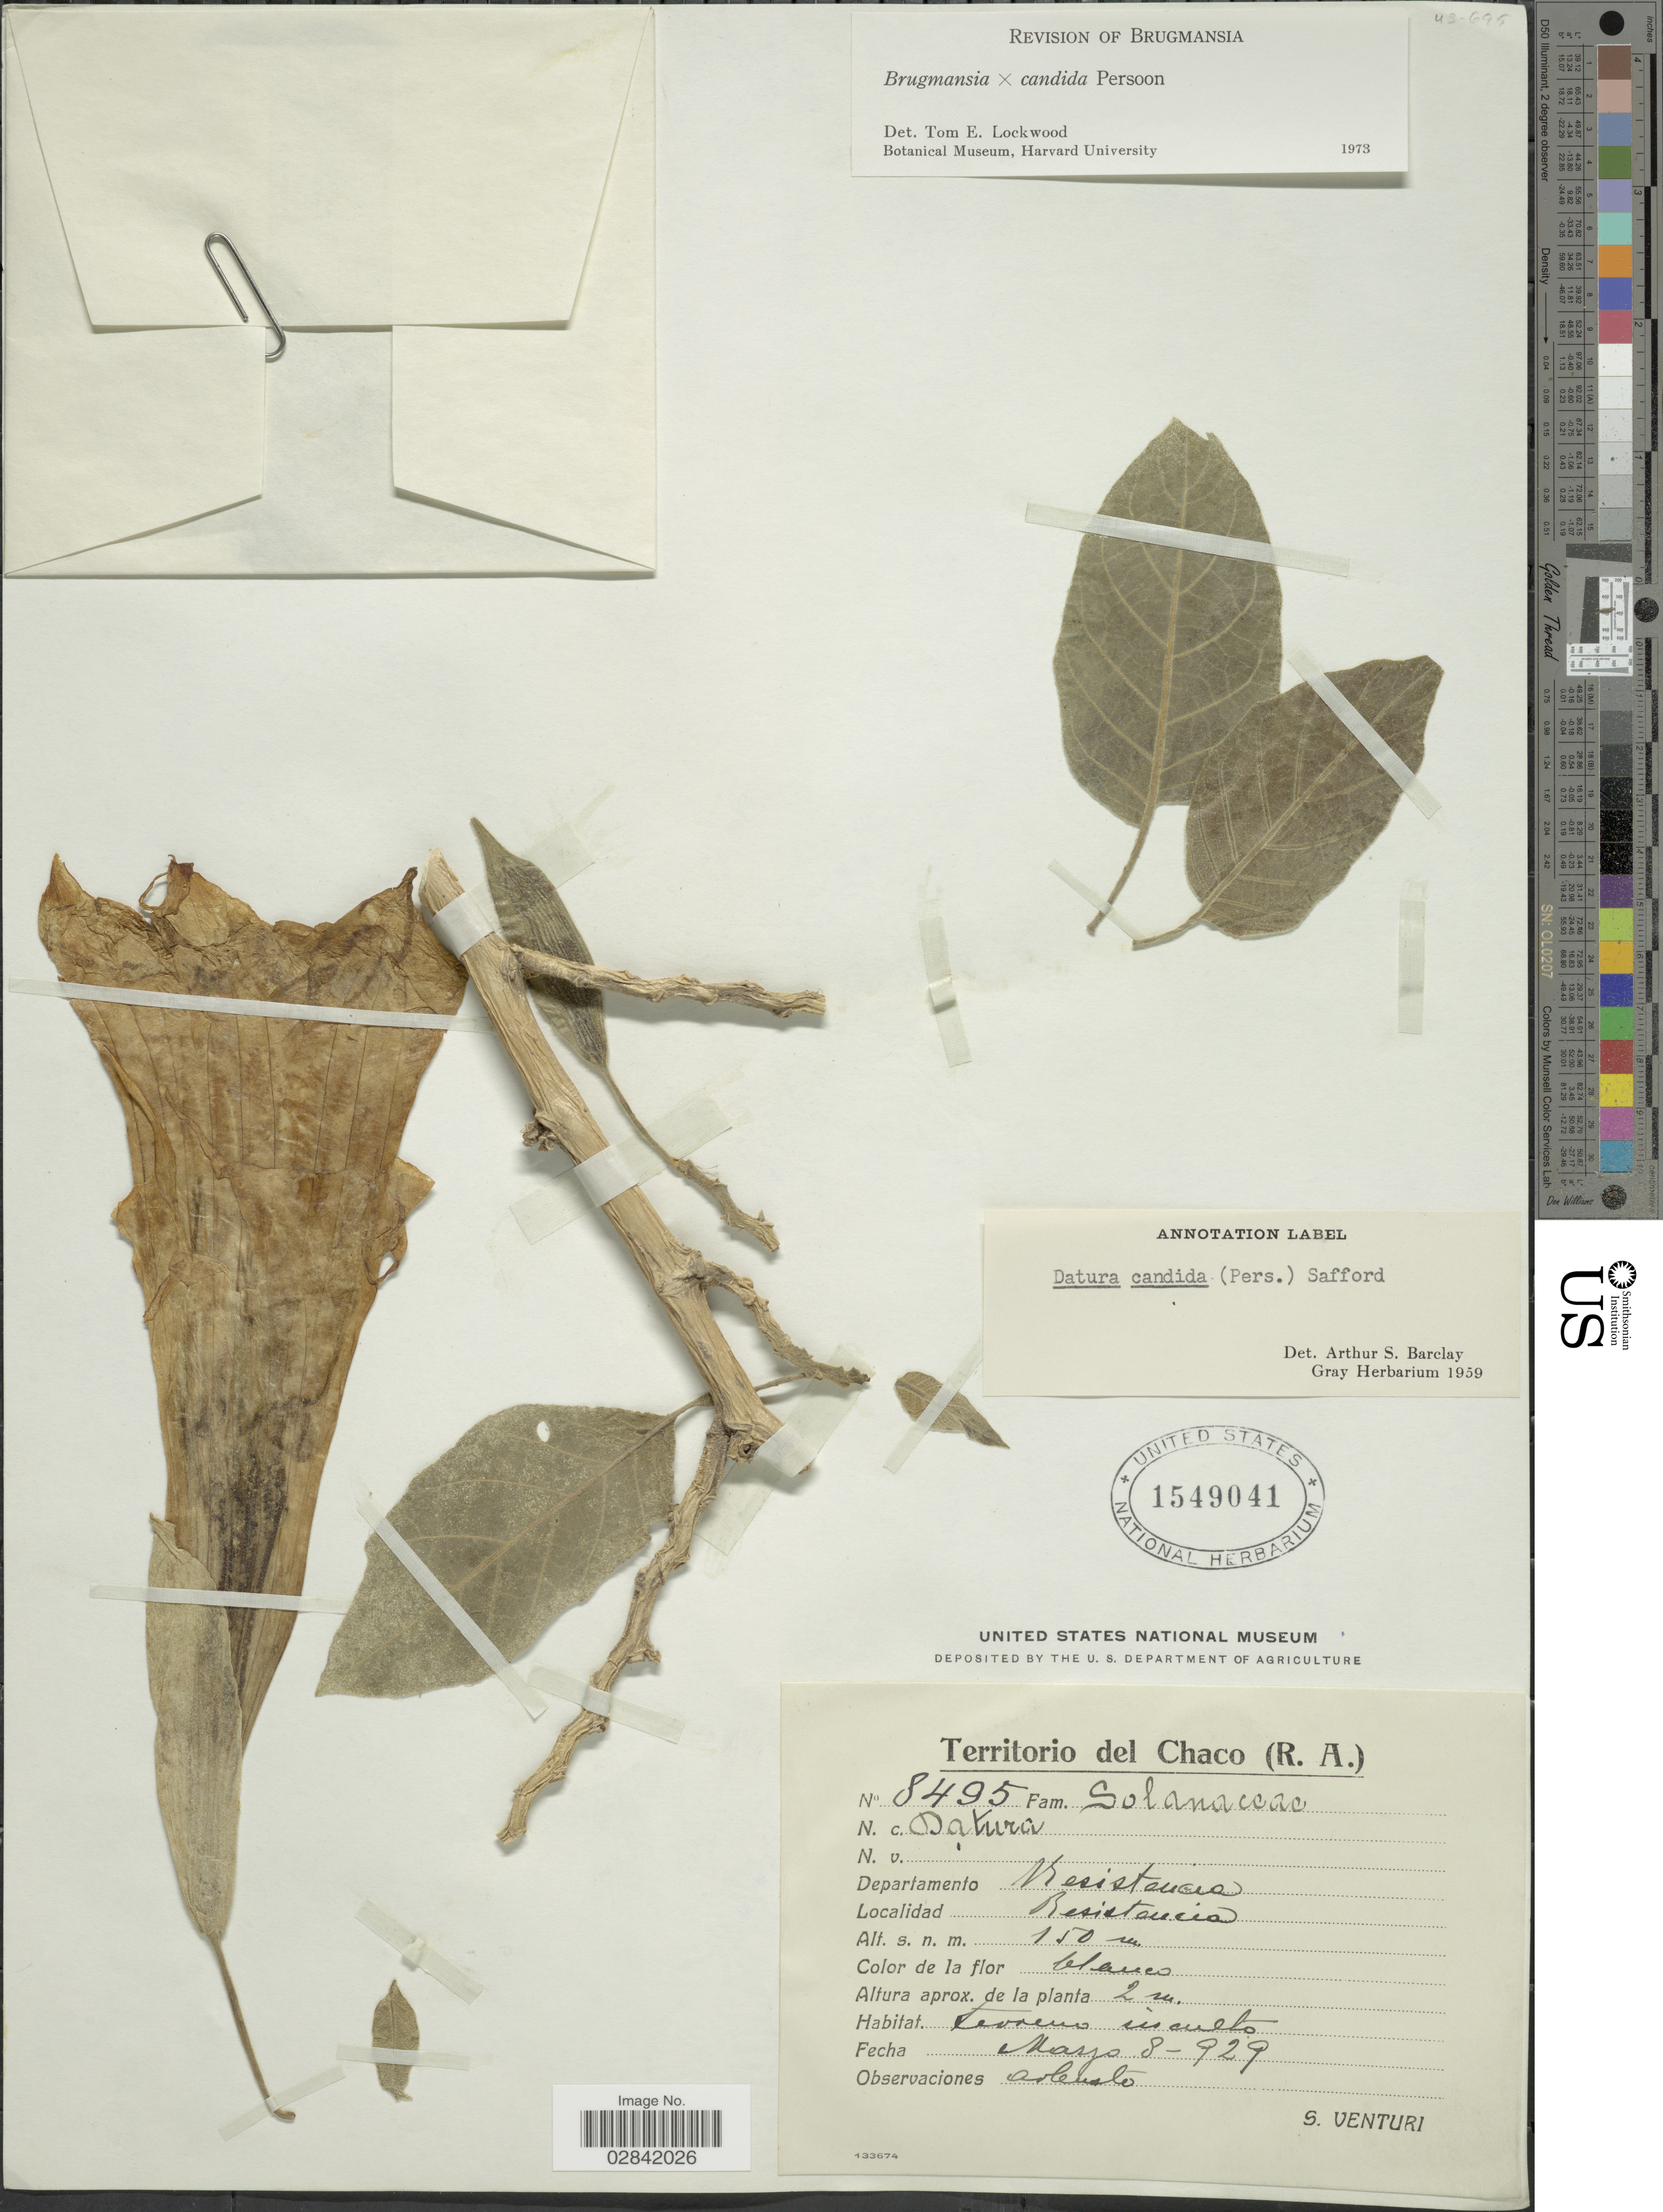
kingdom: Plantae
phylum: Tracheophyta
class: Magnoliopsida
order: Solanales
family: Solanaceae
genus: Brugmansia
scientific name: Brugmansia x candida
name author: Pers.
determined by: Lockwood, T. E.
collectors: S. Venturi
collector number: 8495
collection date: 1929-03-08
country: Argentina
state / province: Chaco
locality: Territorio del Chaco (R.A.) Departamento Resistencia, Resistencia.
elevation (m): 150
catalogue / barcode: US 1549041